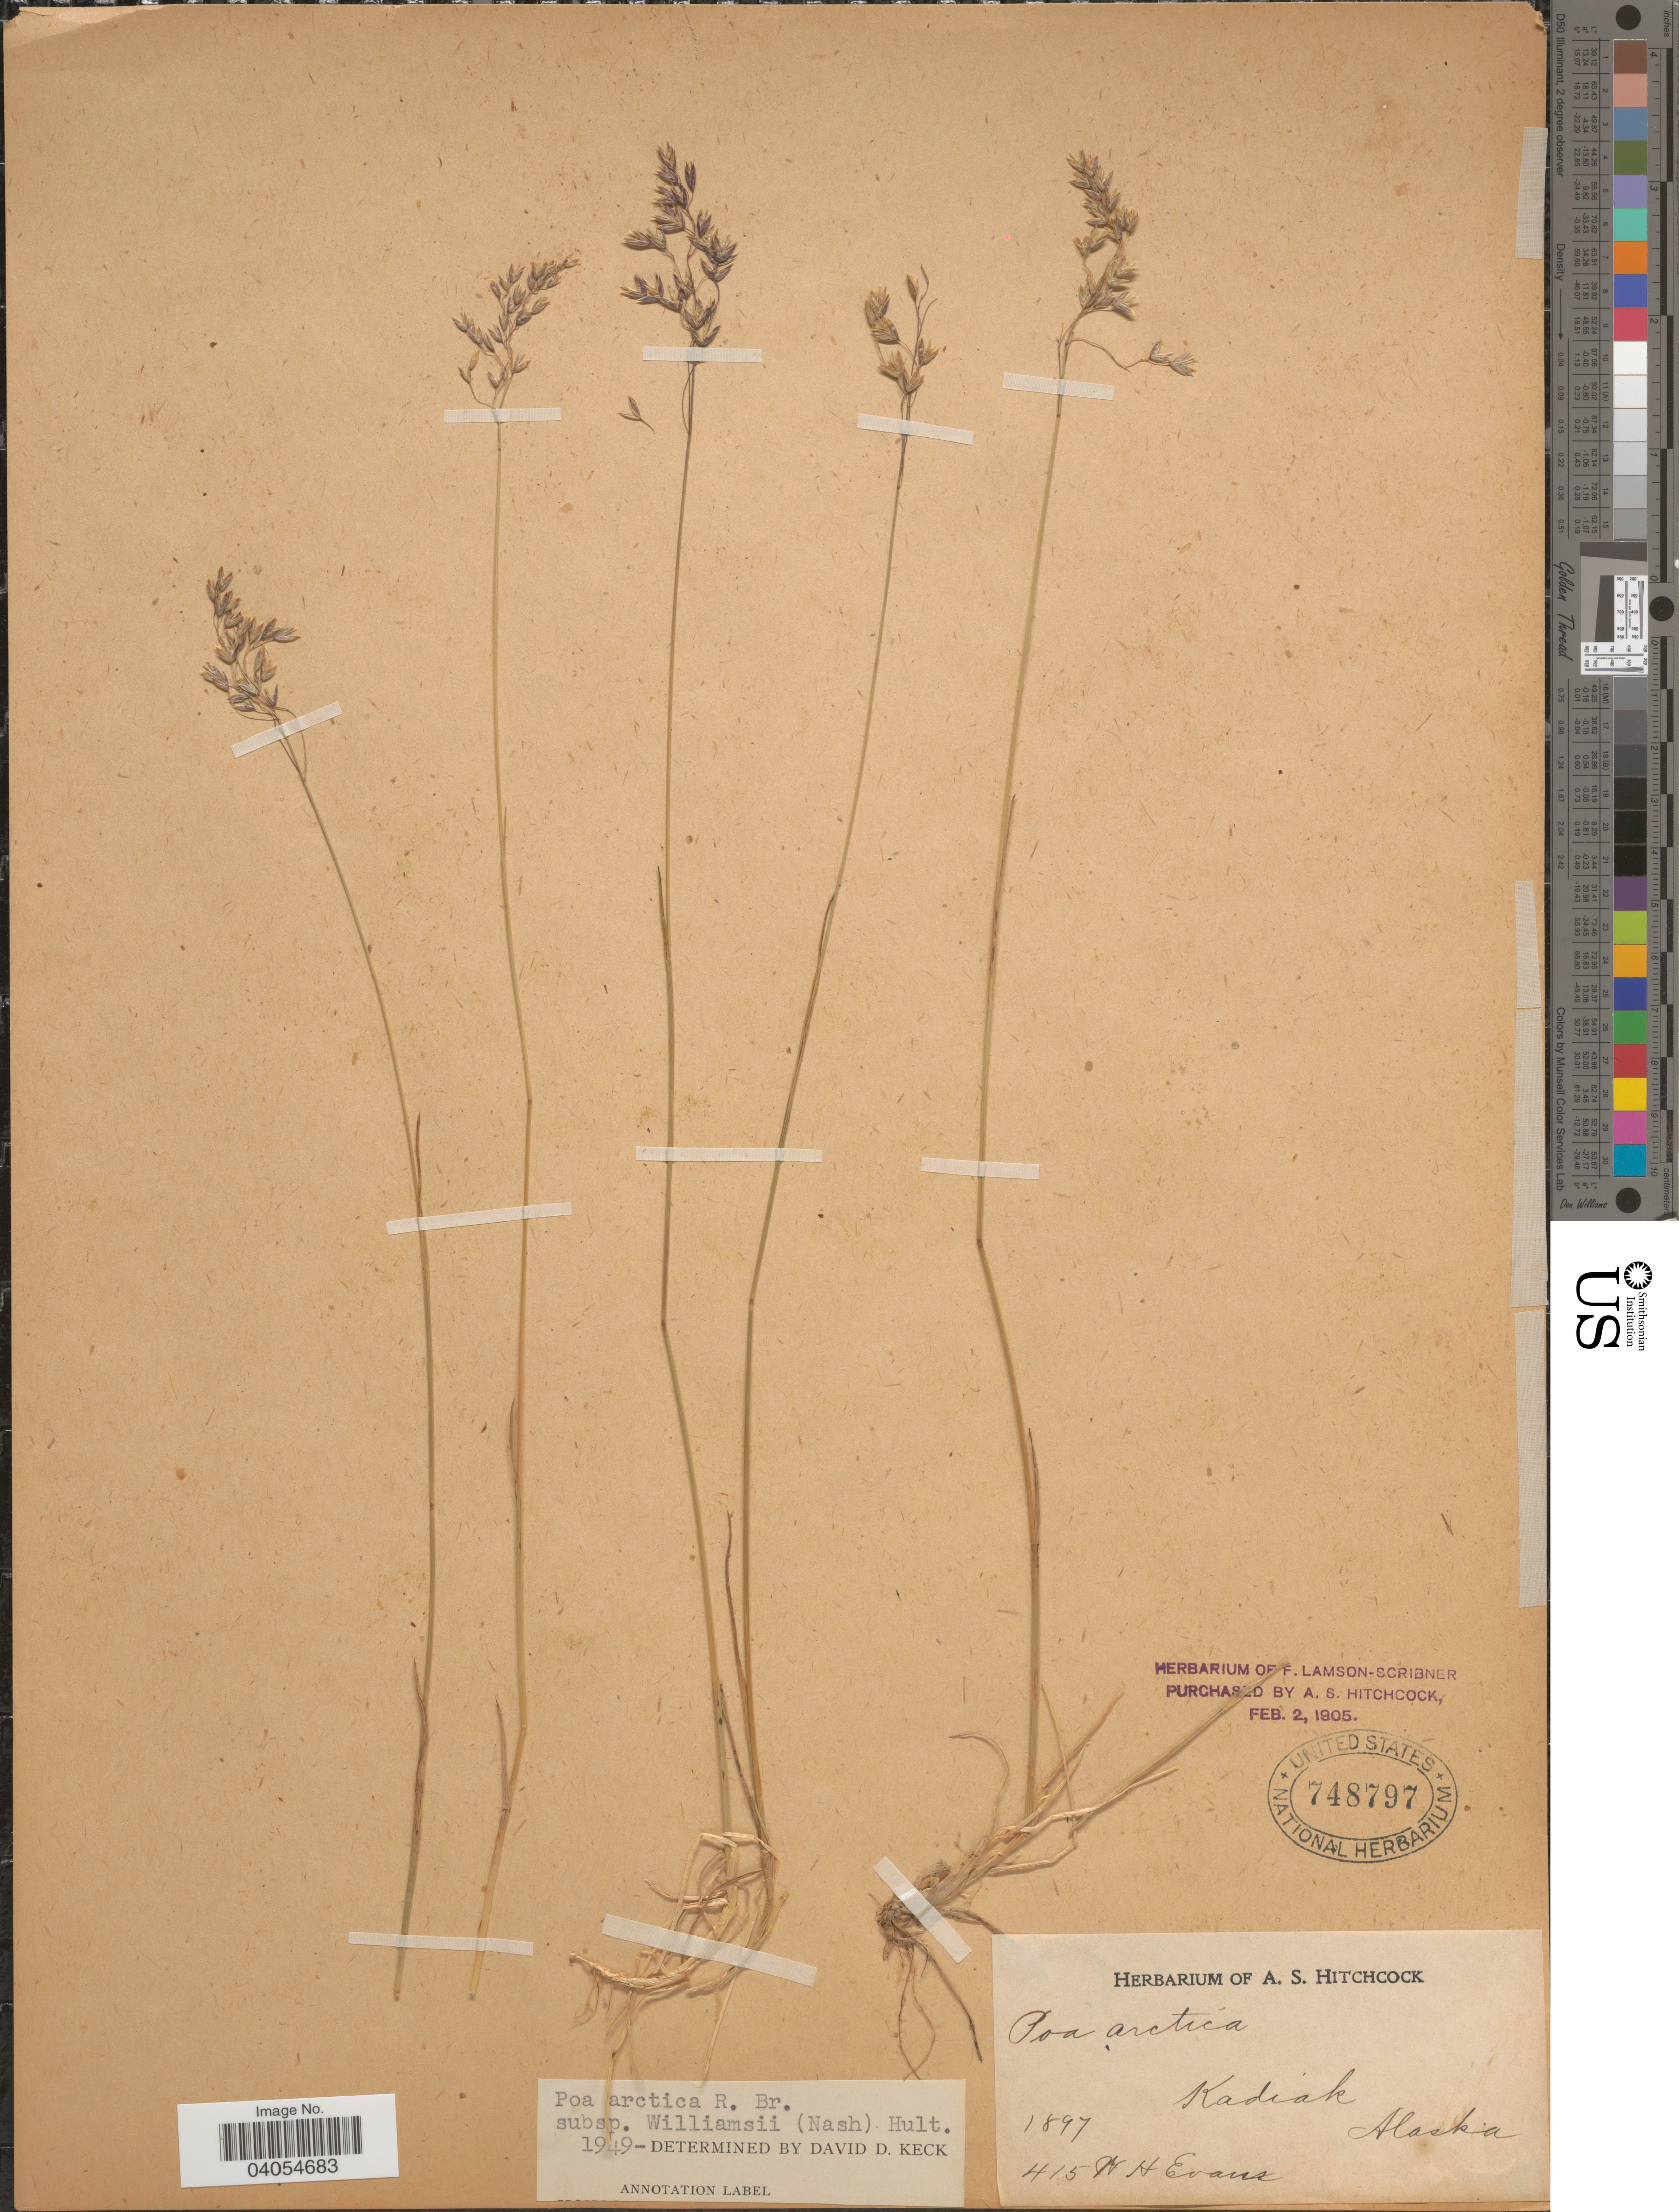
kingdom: Plantae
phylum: Tracheophyta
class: Liliopsida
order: Poales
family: Poaceae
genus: Poa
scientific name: Poa arctica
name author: R. Br.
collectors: W. H. Evans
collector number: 415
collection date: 1897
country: United States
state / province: Alaska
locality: Kadiak.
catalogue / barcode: US 748797